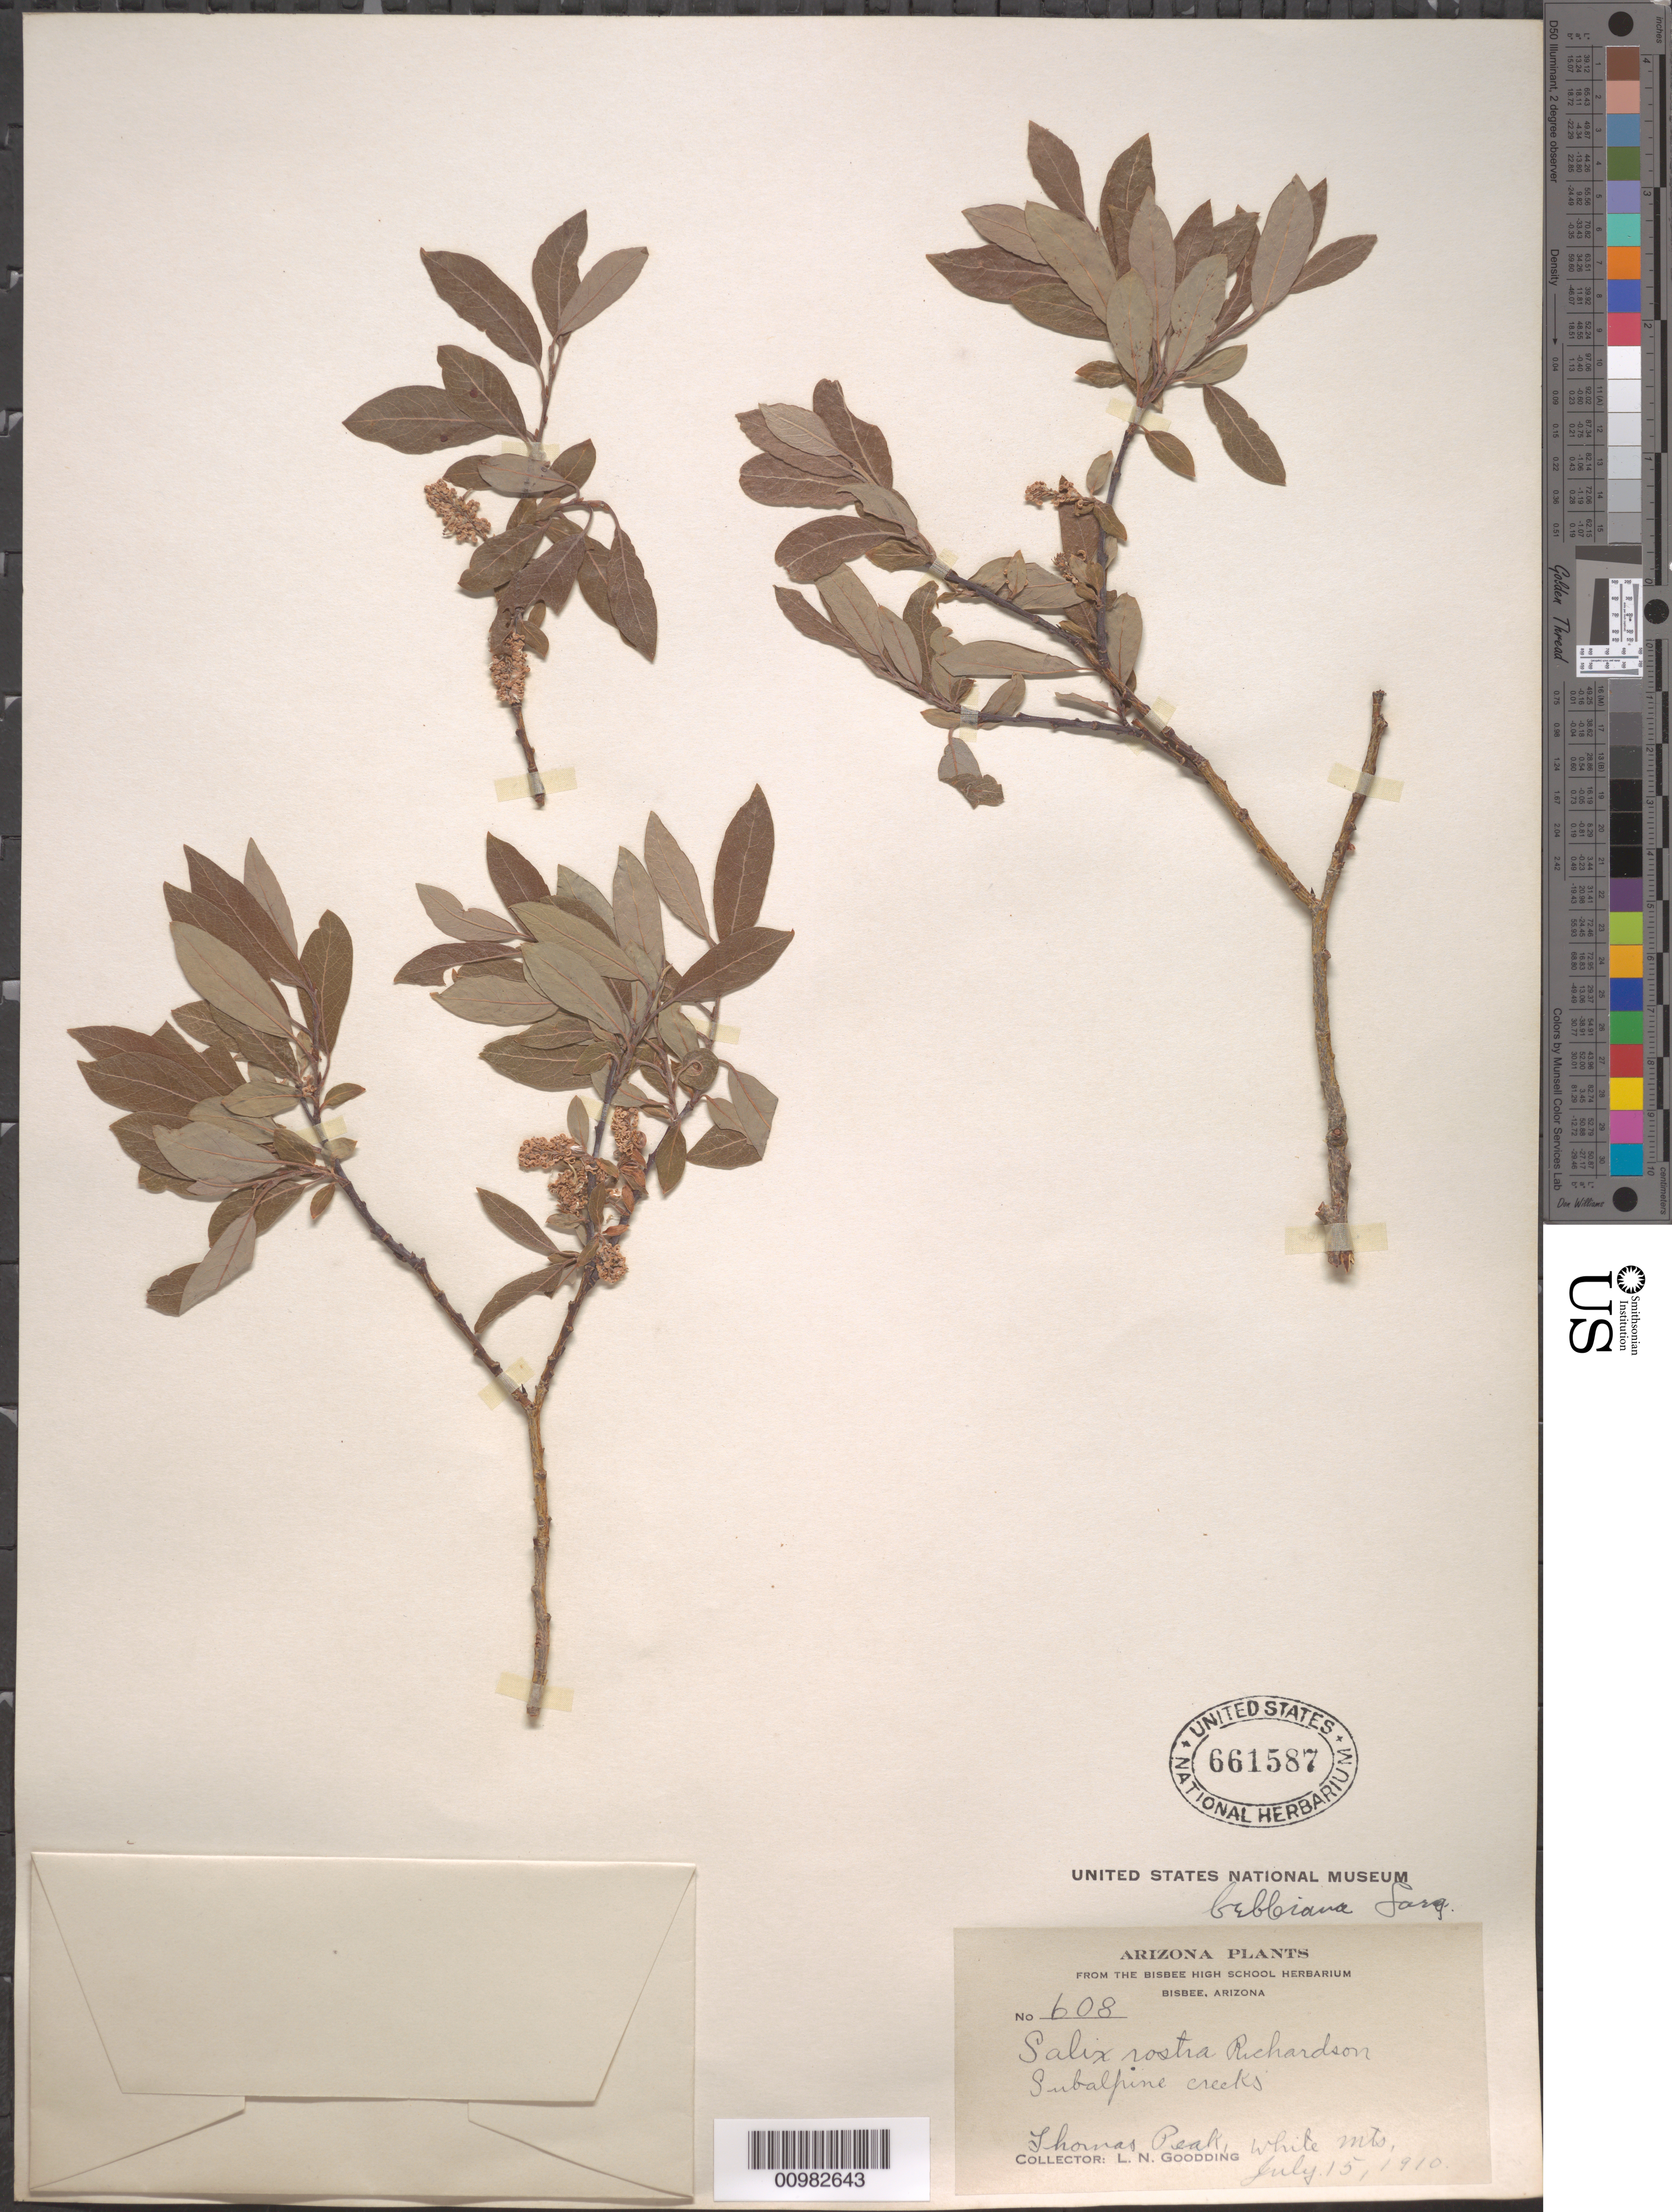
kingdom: Plantae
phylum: Tracheophyta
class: Magnoliopsida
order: Malpighiales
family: Salicaceae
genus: Salix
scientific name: Salix bebbiana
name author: Sarg.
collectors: L. N. Goodding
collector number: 608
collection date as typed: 15 Jul 1910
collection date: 1910-07-15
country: United States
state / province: Arizona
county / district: Cochise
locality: Subalpine creeks, Thomas Peak, White Mountains. Bisbee.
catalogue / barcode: US 661587